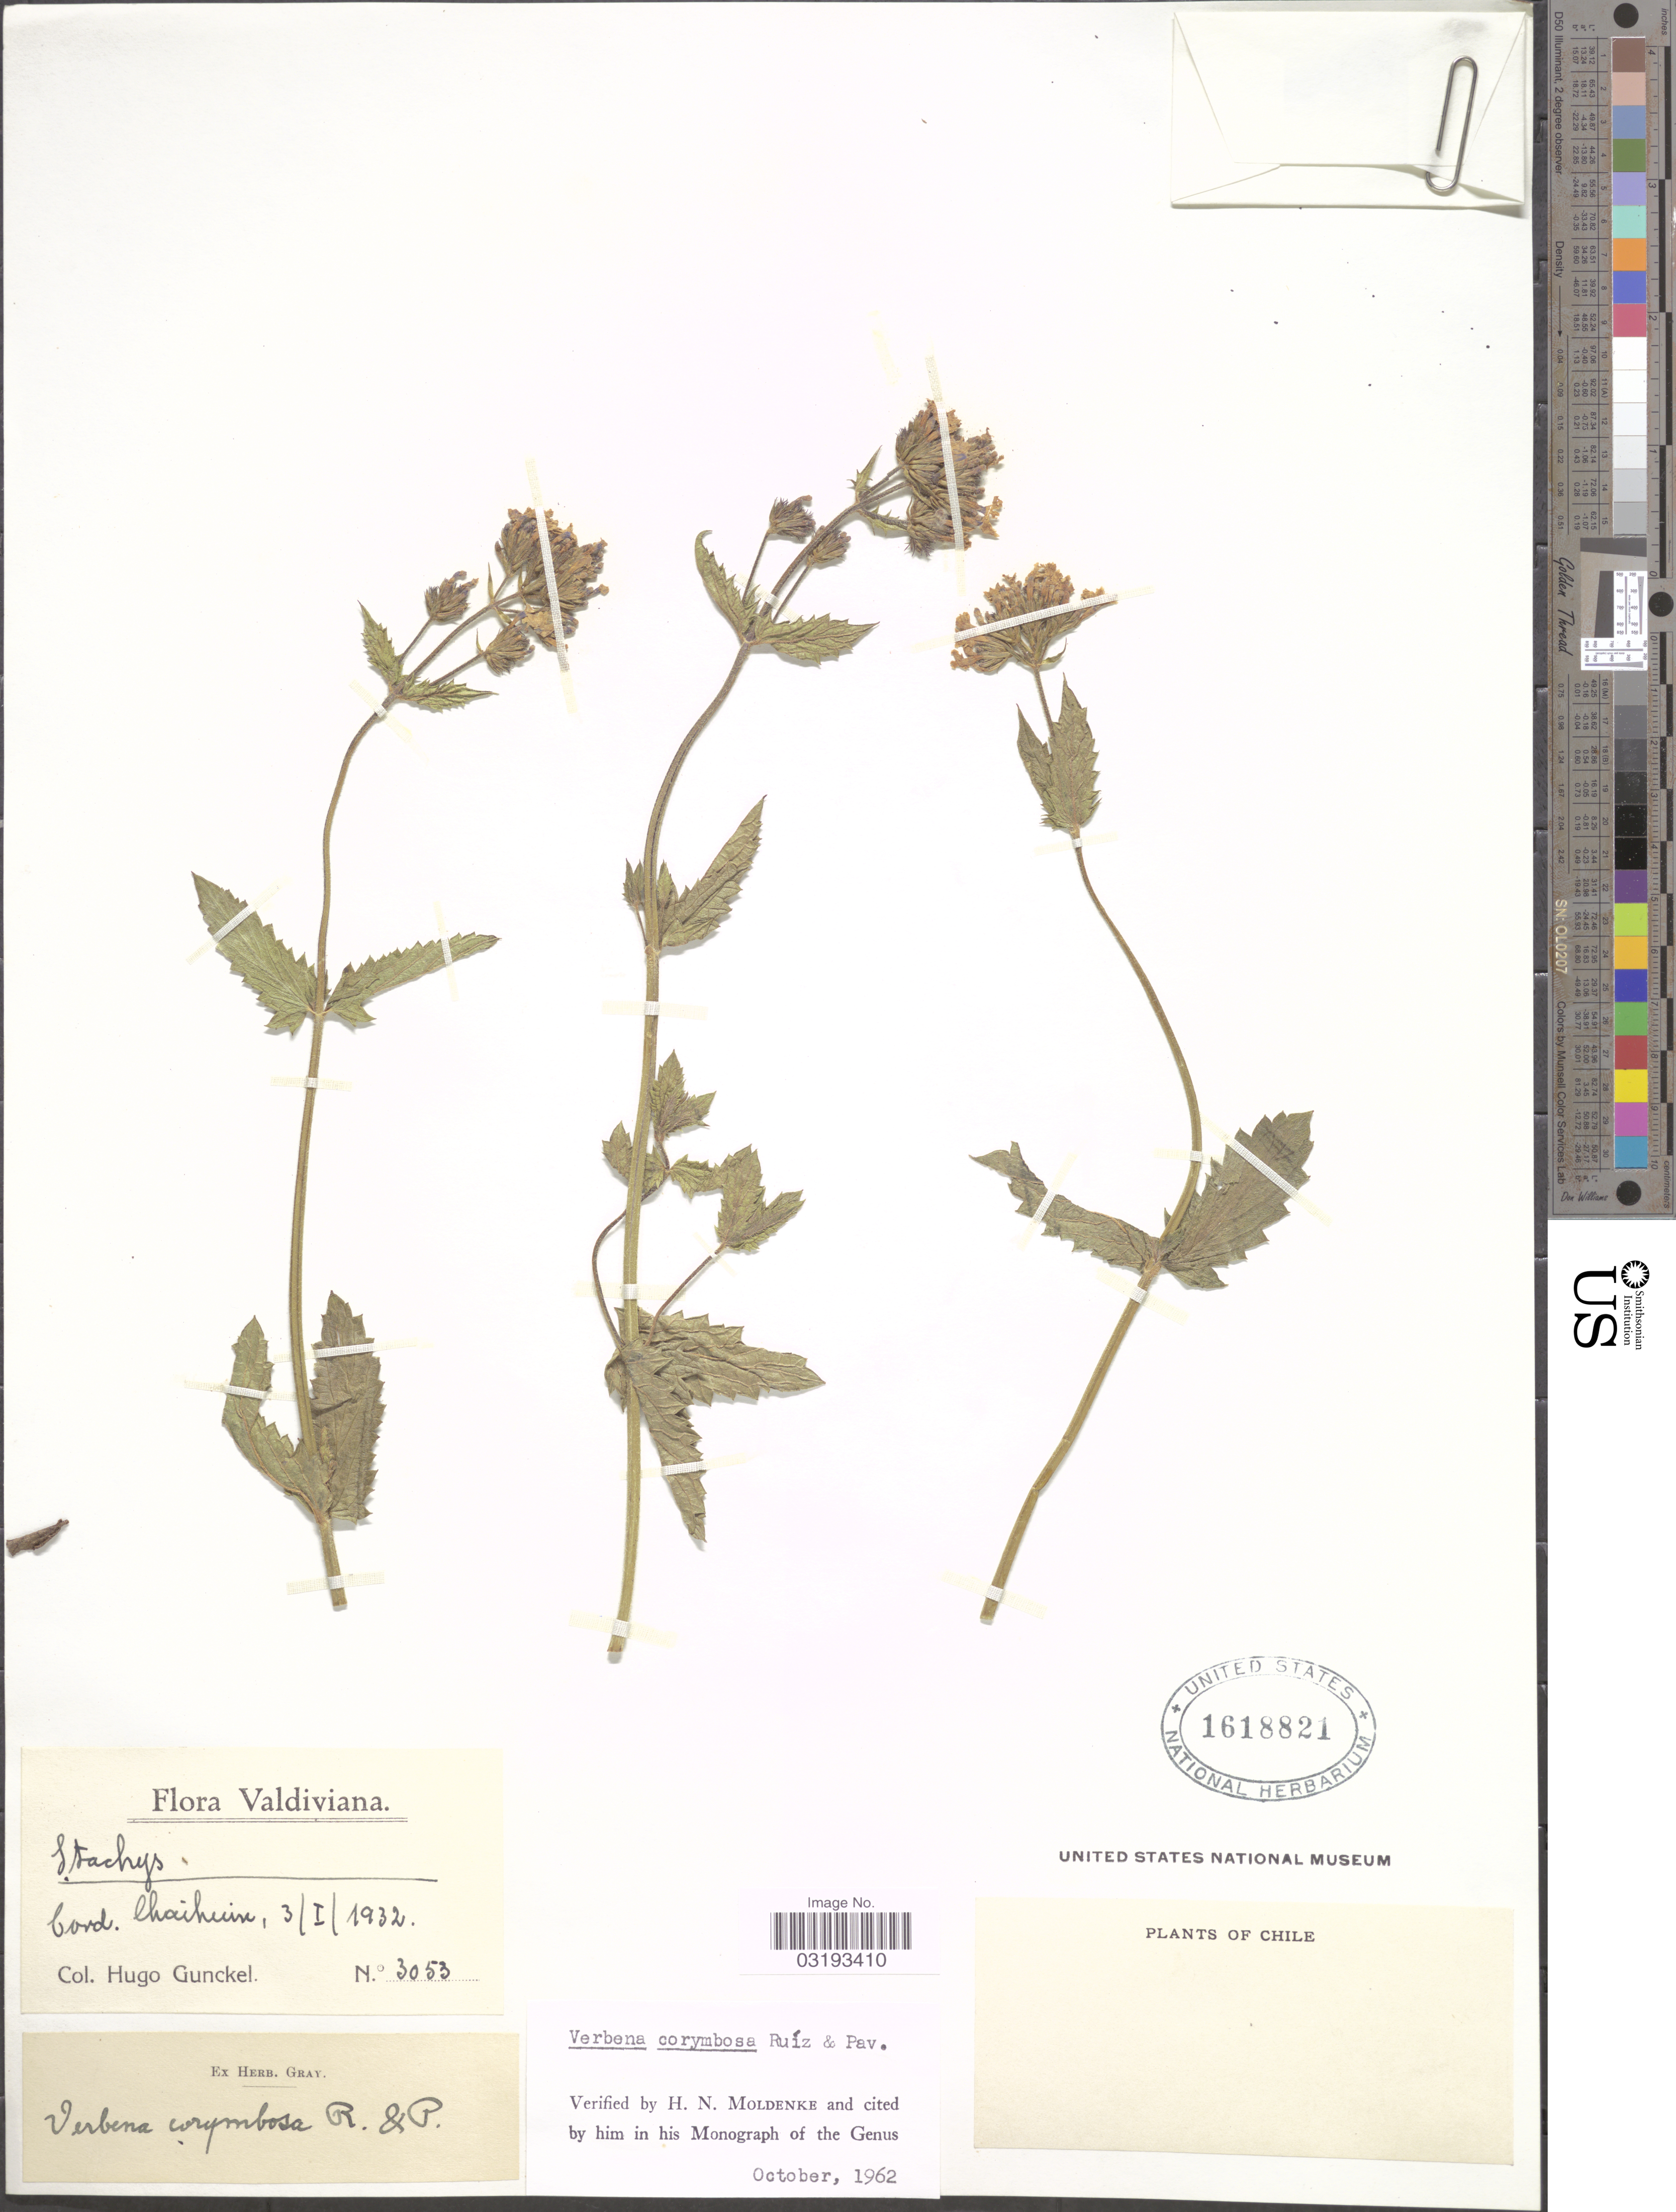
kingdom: Plantae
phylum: Tracheophyta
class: Magnoliopsida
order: Lamiales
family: Verbenaceae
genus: Verbena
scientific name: Verbena corymbosa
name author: Ruiz & Pav.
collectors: H. Gunckel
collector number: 3053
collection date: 1932-01-03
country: Chile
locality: Valdiviana. Cord. Chaihuin.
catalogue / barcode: US 1618821